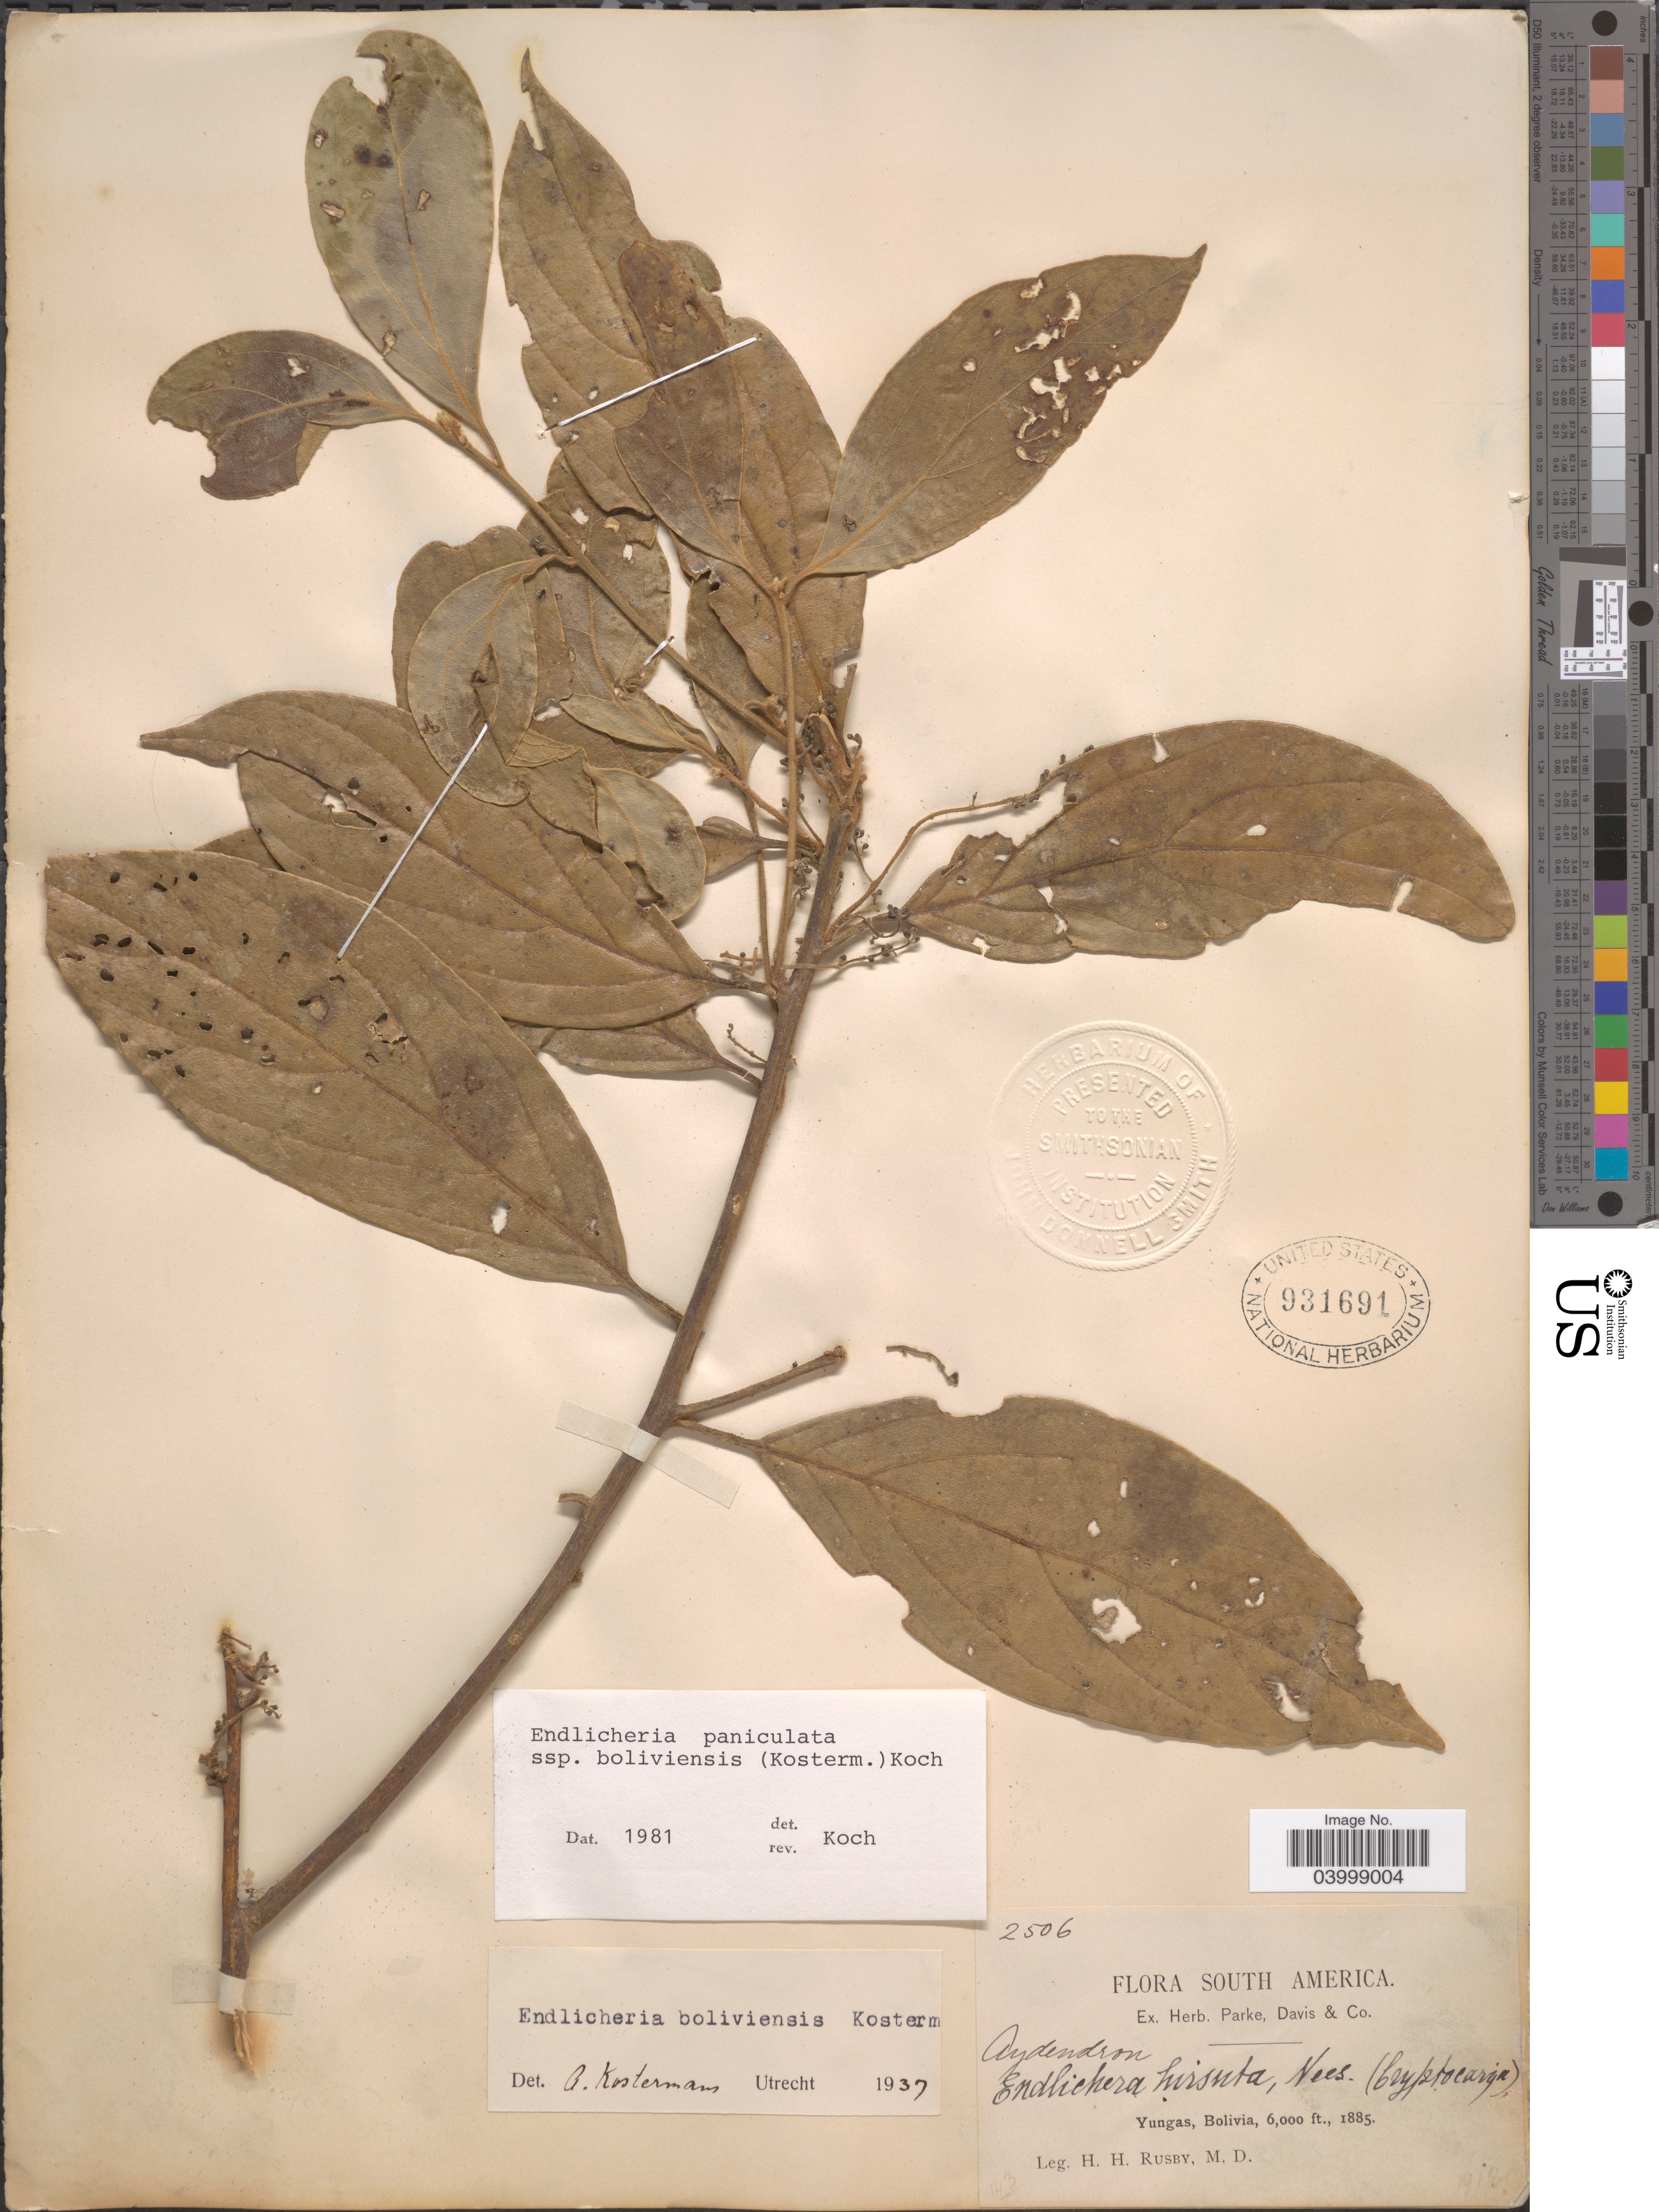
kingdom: Plantae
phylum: Tracheophyta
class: Magnoliopsida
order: Laurales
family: Lauraceae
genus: Endlicheria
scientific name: Endlicheria paniculata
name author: (Spreng.) J.F. Macbr.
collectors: H. H. Rusby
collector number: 2506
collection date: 1885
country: Bolivia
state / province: La Paz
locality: Yungas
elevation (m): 1829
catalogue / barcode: US 931691